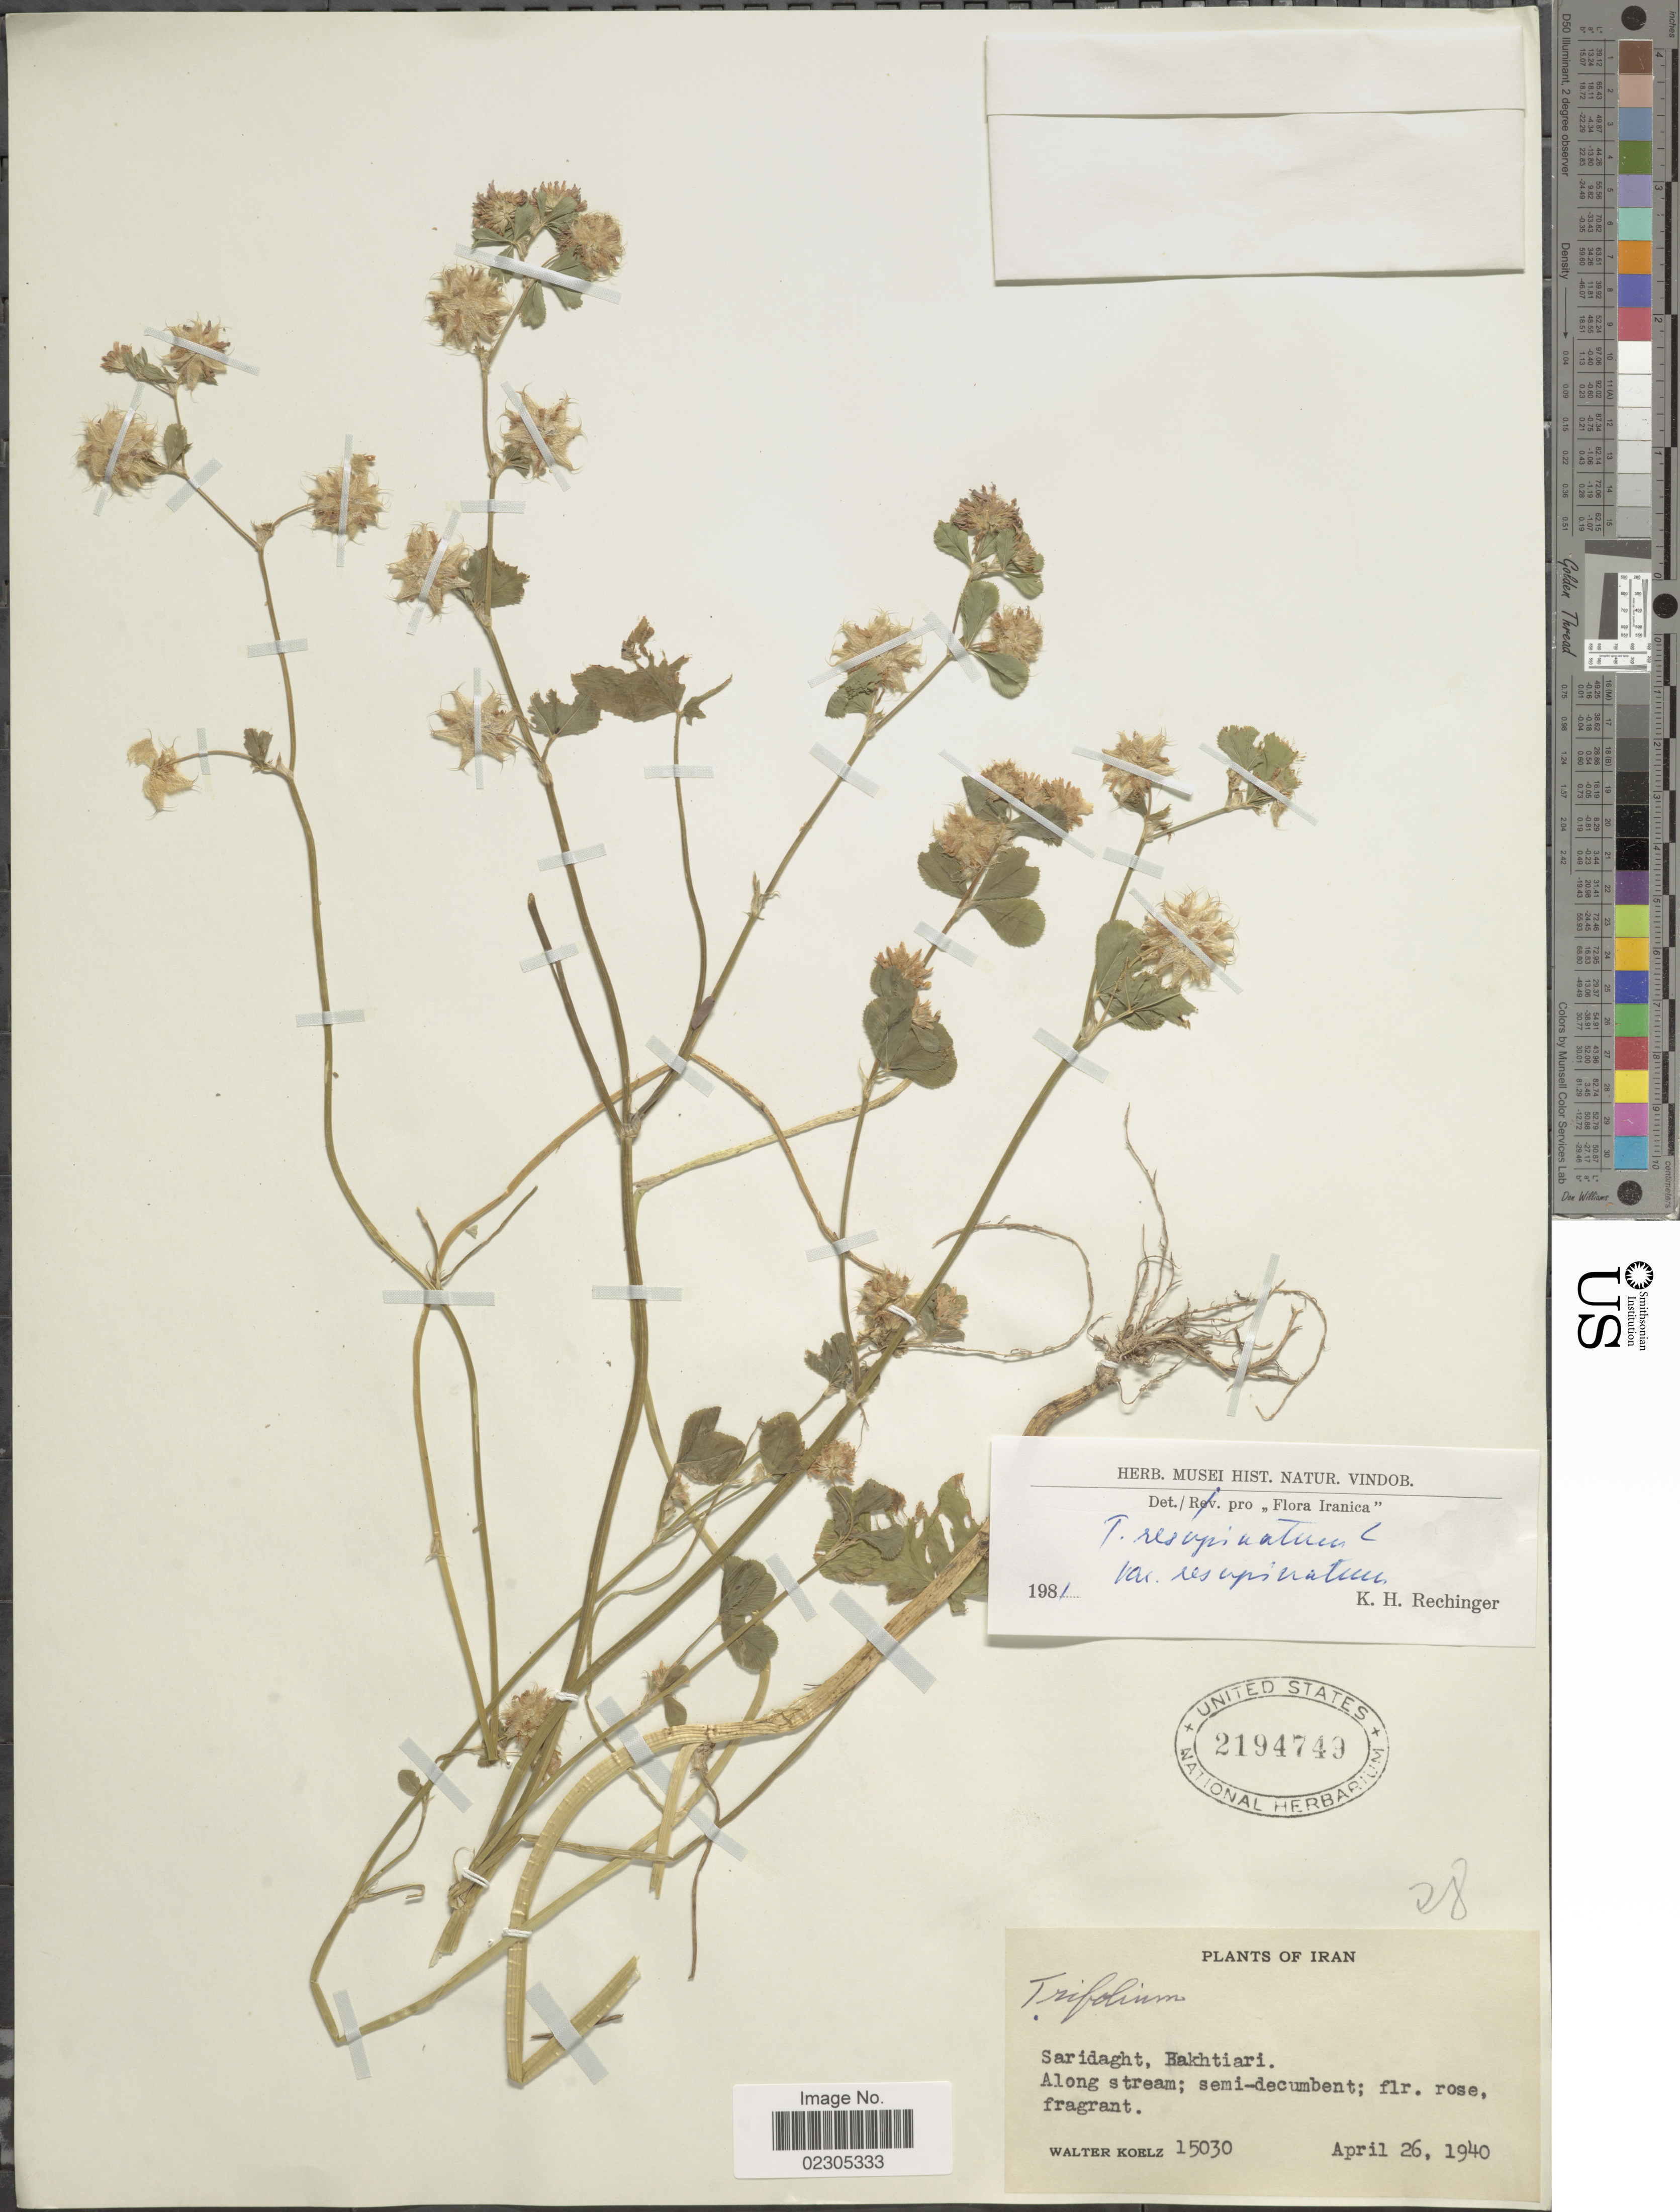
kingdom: Plantae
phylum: Tracheophyta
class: Magnoliopsida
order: Fabales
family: Fabaceae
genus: Trifolium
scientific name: Trifolium resupinatum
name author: L.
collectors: W. N. Koelz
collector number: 15030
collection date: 1940-04-26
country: Iran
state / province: Chahar Mahaal and Bakhtiari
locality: Saridaght, Kakhtiari [interpreted]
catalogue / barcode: US 2194749